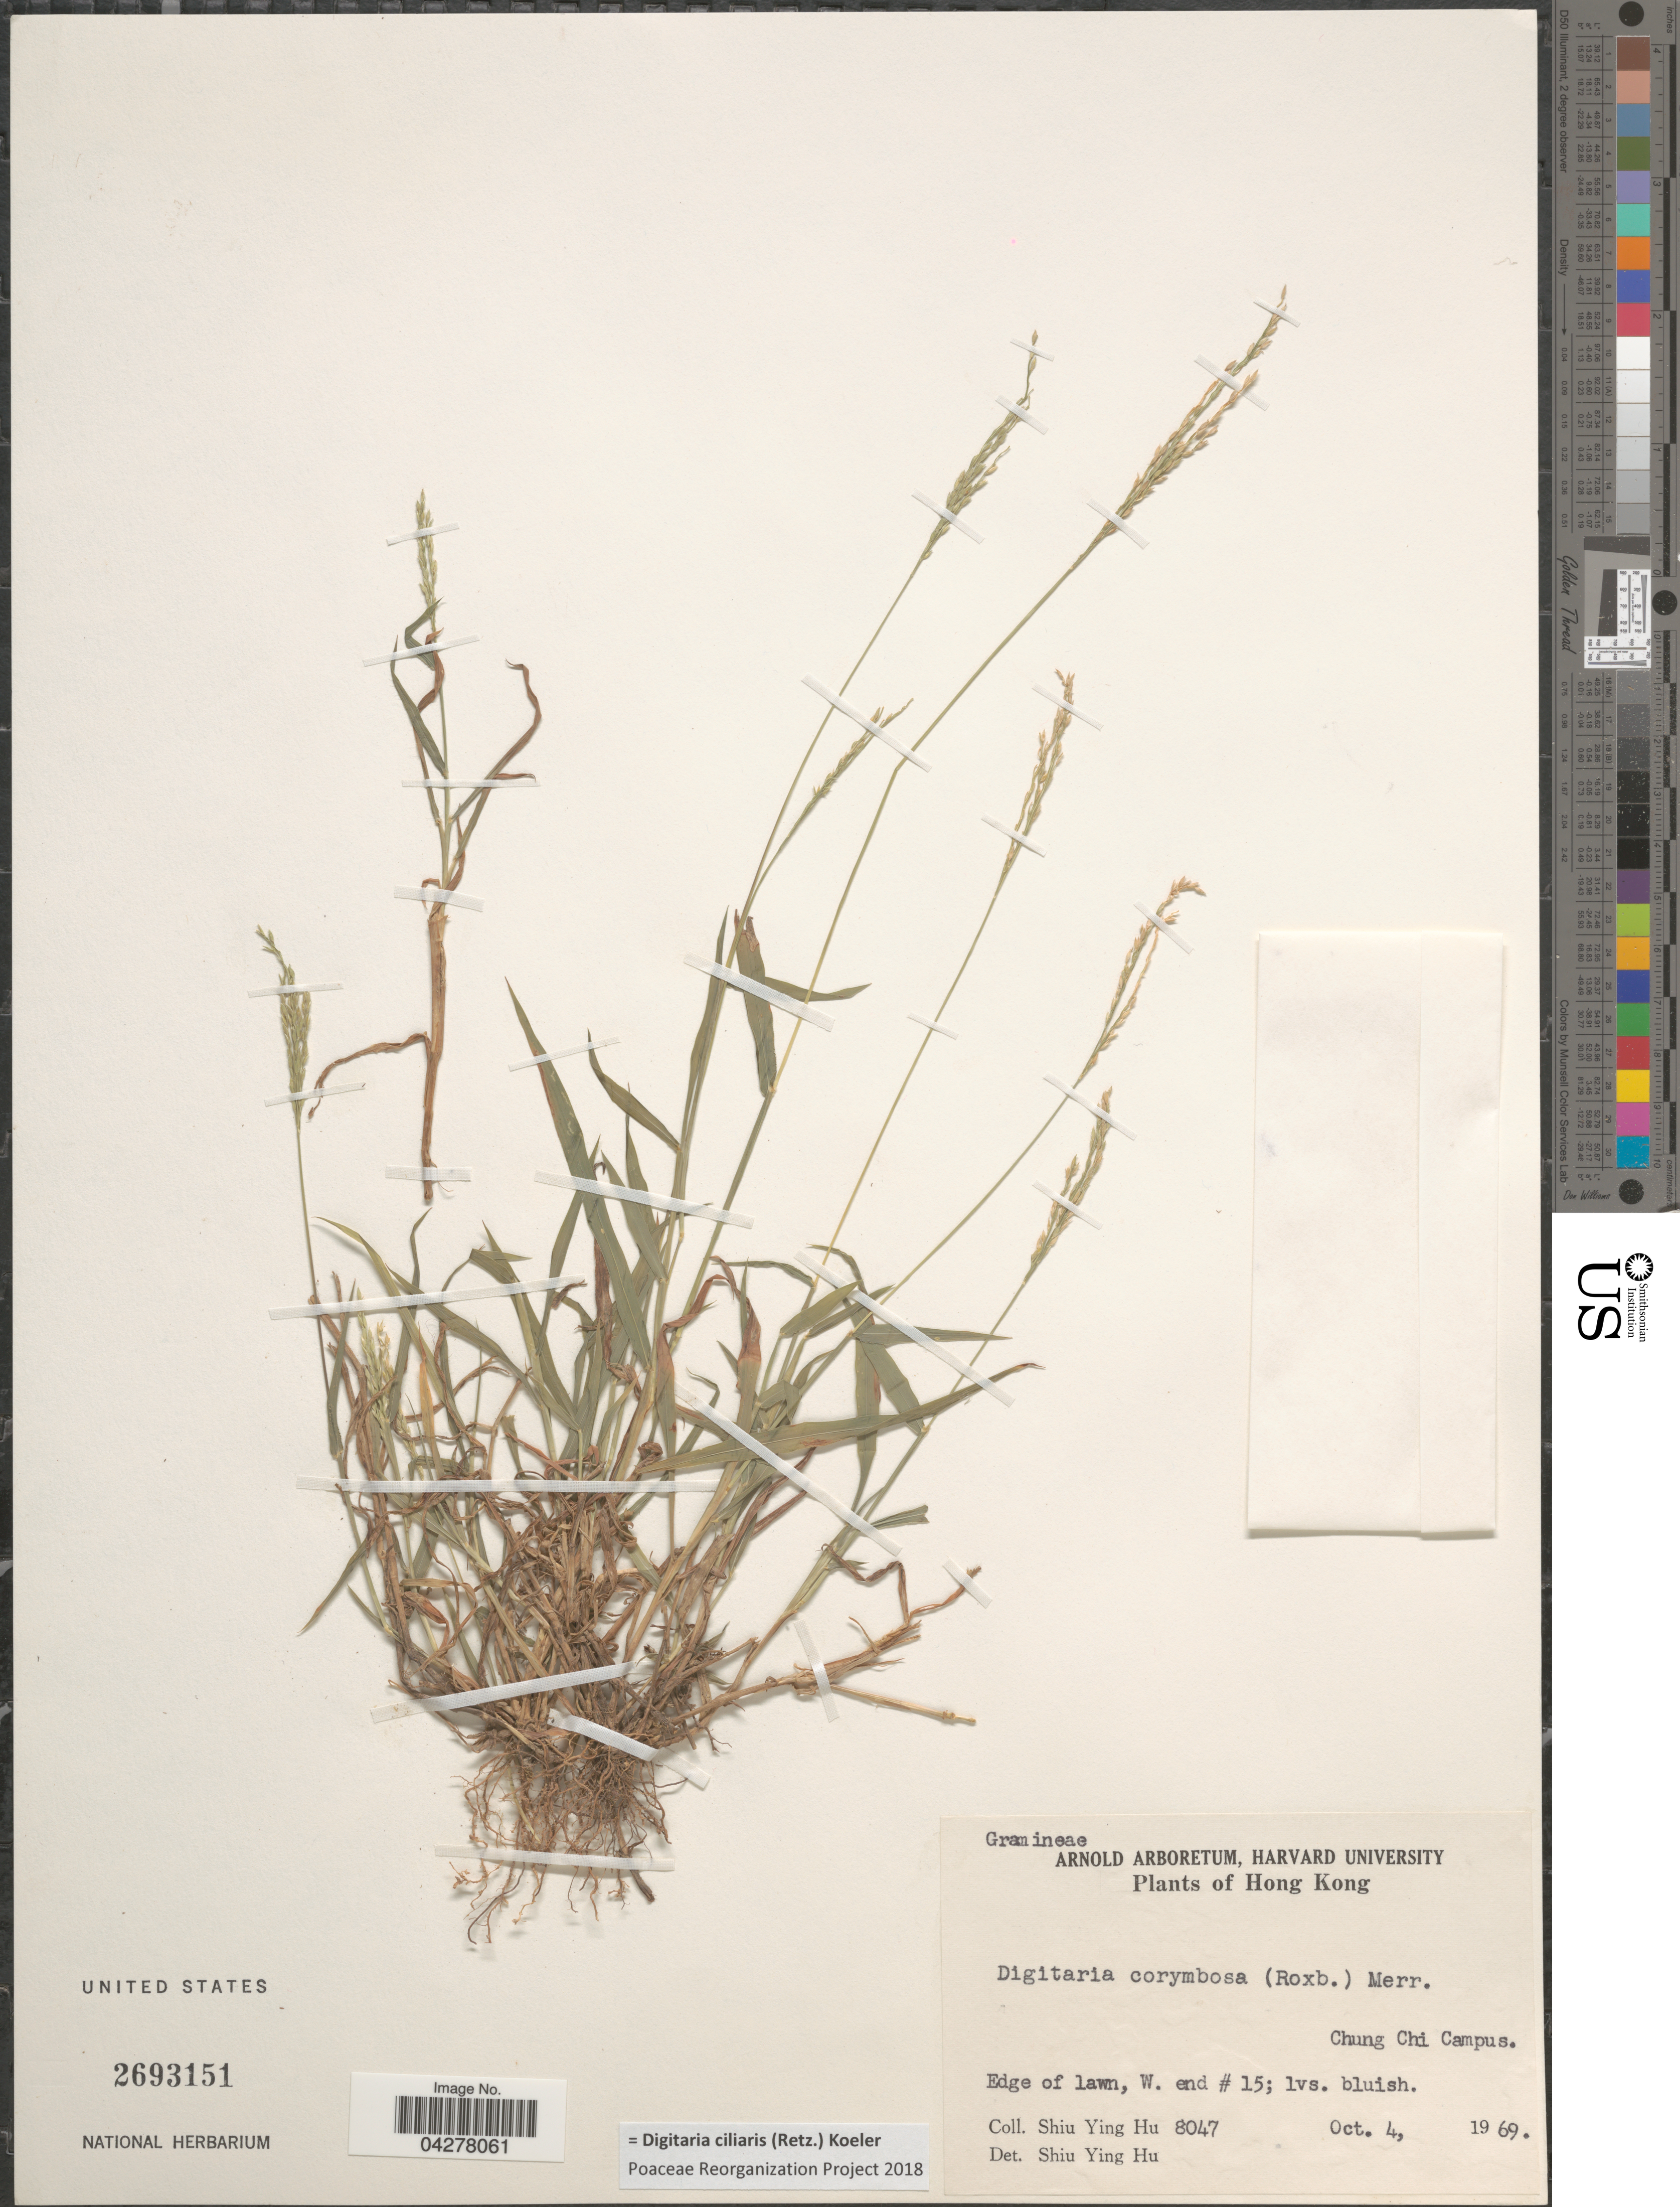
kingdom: Plantae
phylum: Tracheophyta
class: Liliopsida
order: Poales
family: Poaceae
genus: Digitaria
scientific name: Digitaria compacta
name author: (Roth) Veldkamp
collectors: S. Y. Hu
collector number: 8047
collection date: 1969-10-04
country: China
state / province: Hong Kong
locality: Chung Chi Campus. Edge of lawn, W. end # 15.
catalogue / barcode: US 2693151